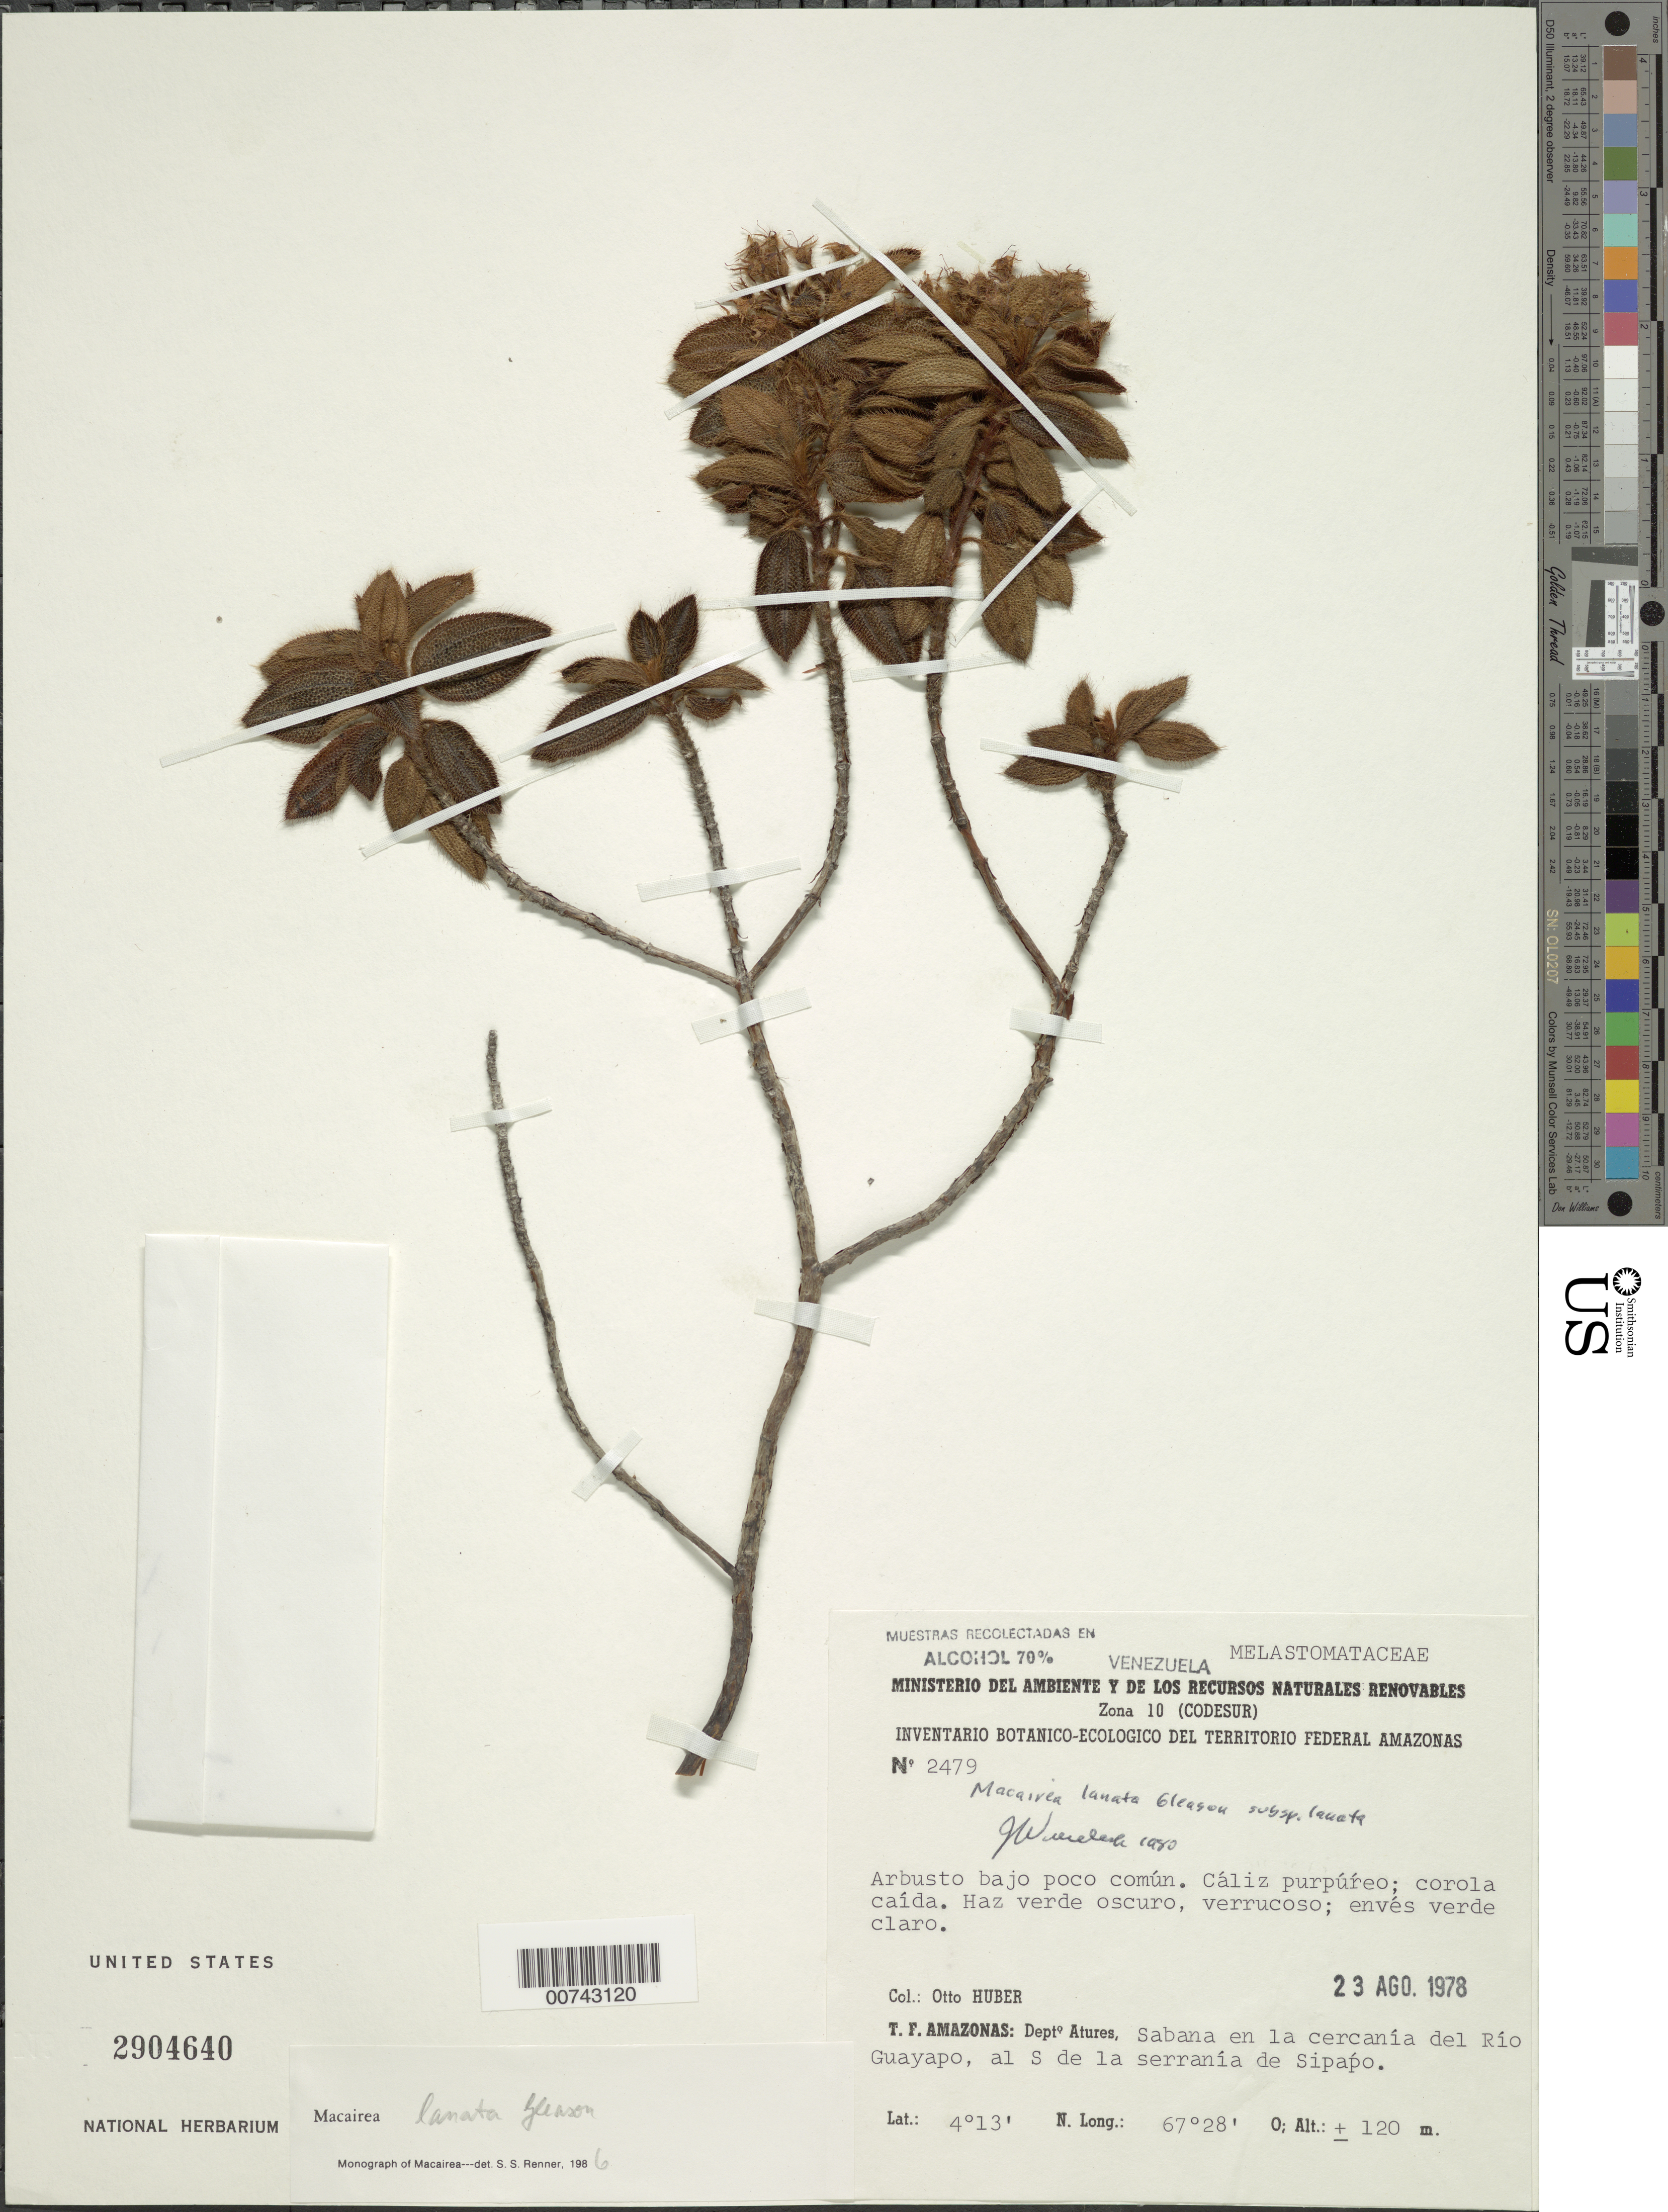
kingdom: Plantae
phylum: Tracheophyta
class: Magnoliopsida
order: Myrtales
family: Melastomataceae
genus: Macairea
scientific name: Macairea lanata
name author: Gleason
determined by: Renner, S. S.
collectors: O. Huber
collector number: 2479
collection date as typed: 23-Aug-78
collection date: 1978-08-23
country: Venezuela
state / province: Amazonas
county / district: Atures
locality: Río Guayapo, al S de la Serrania de Sipapo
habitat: Sabana en la cercania del Rio Guayaapo, al S de la serrania de Sipapo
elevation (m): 120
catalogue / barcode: US 2904640